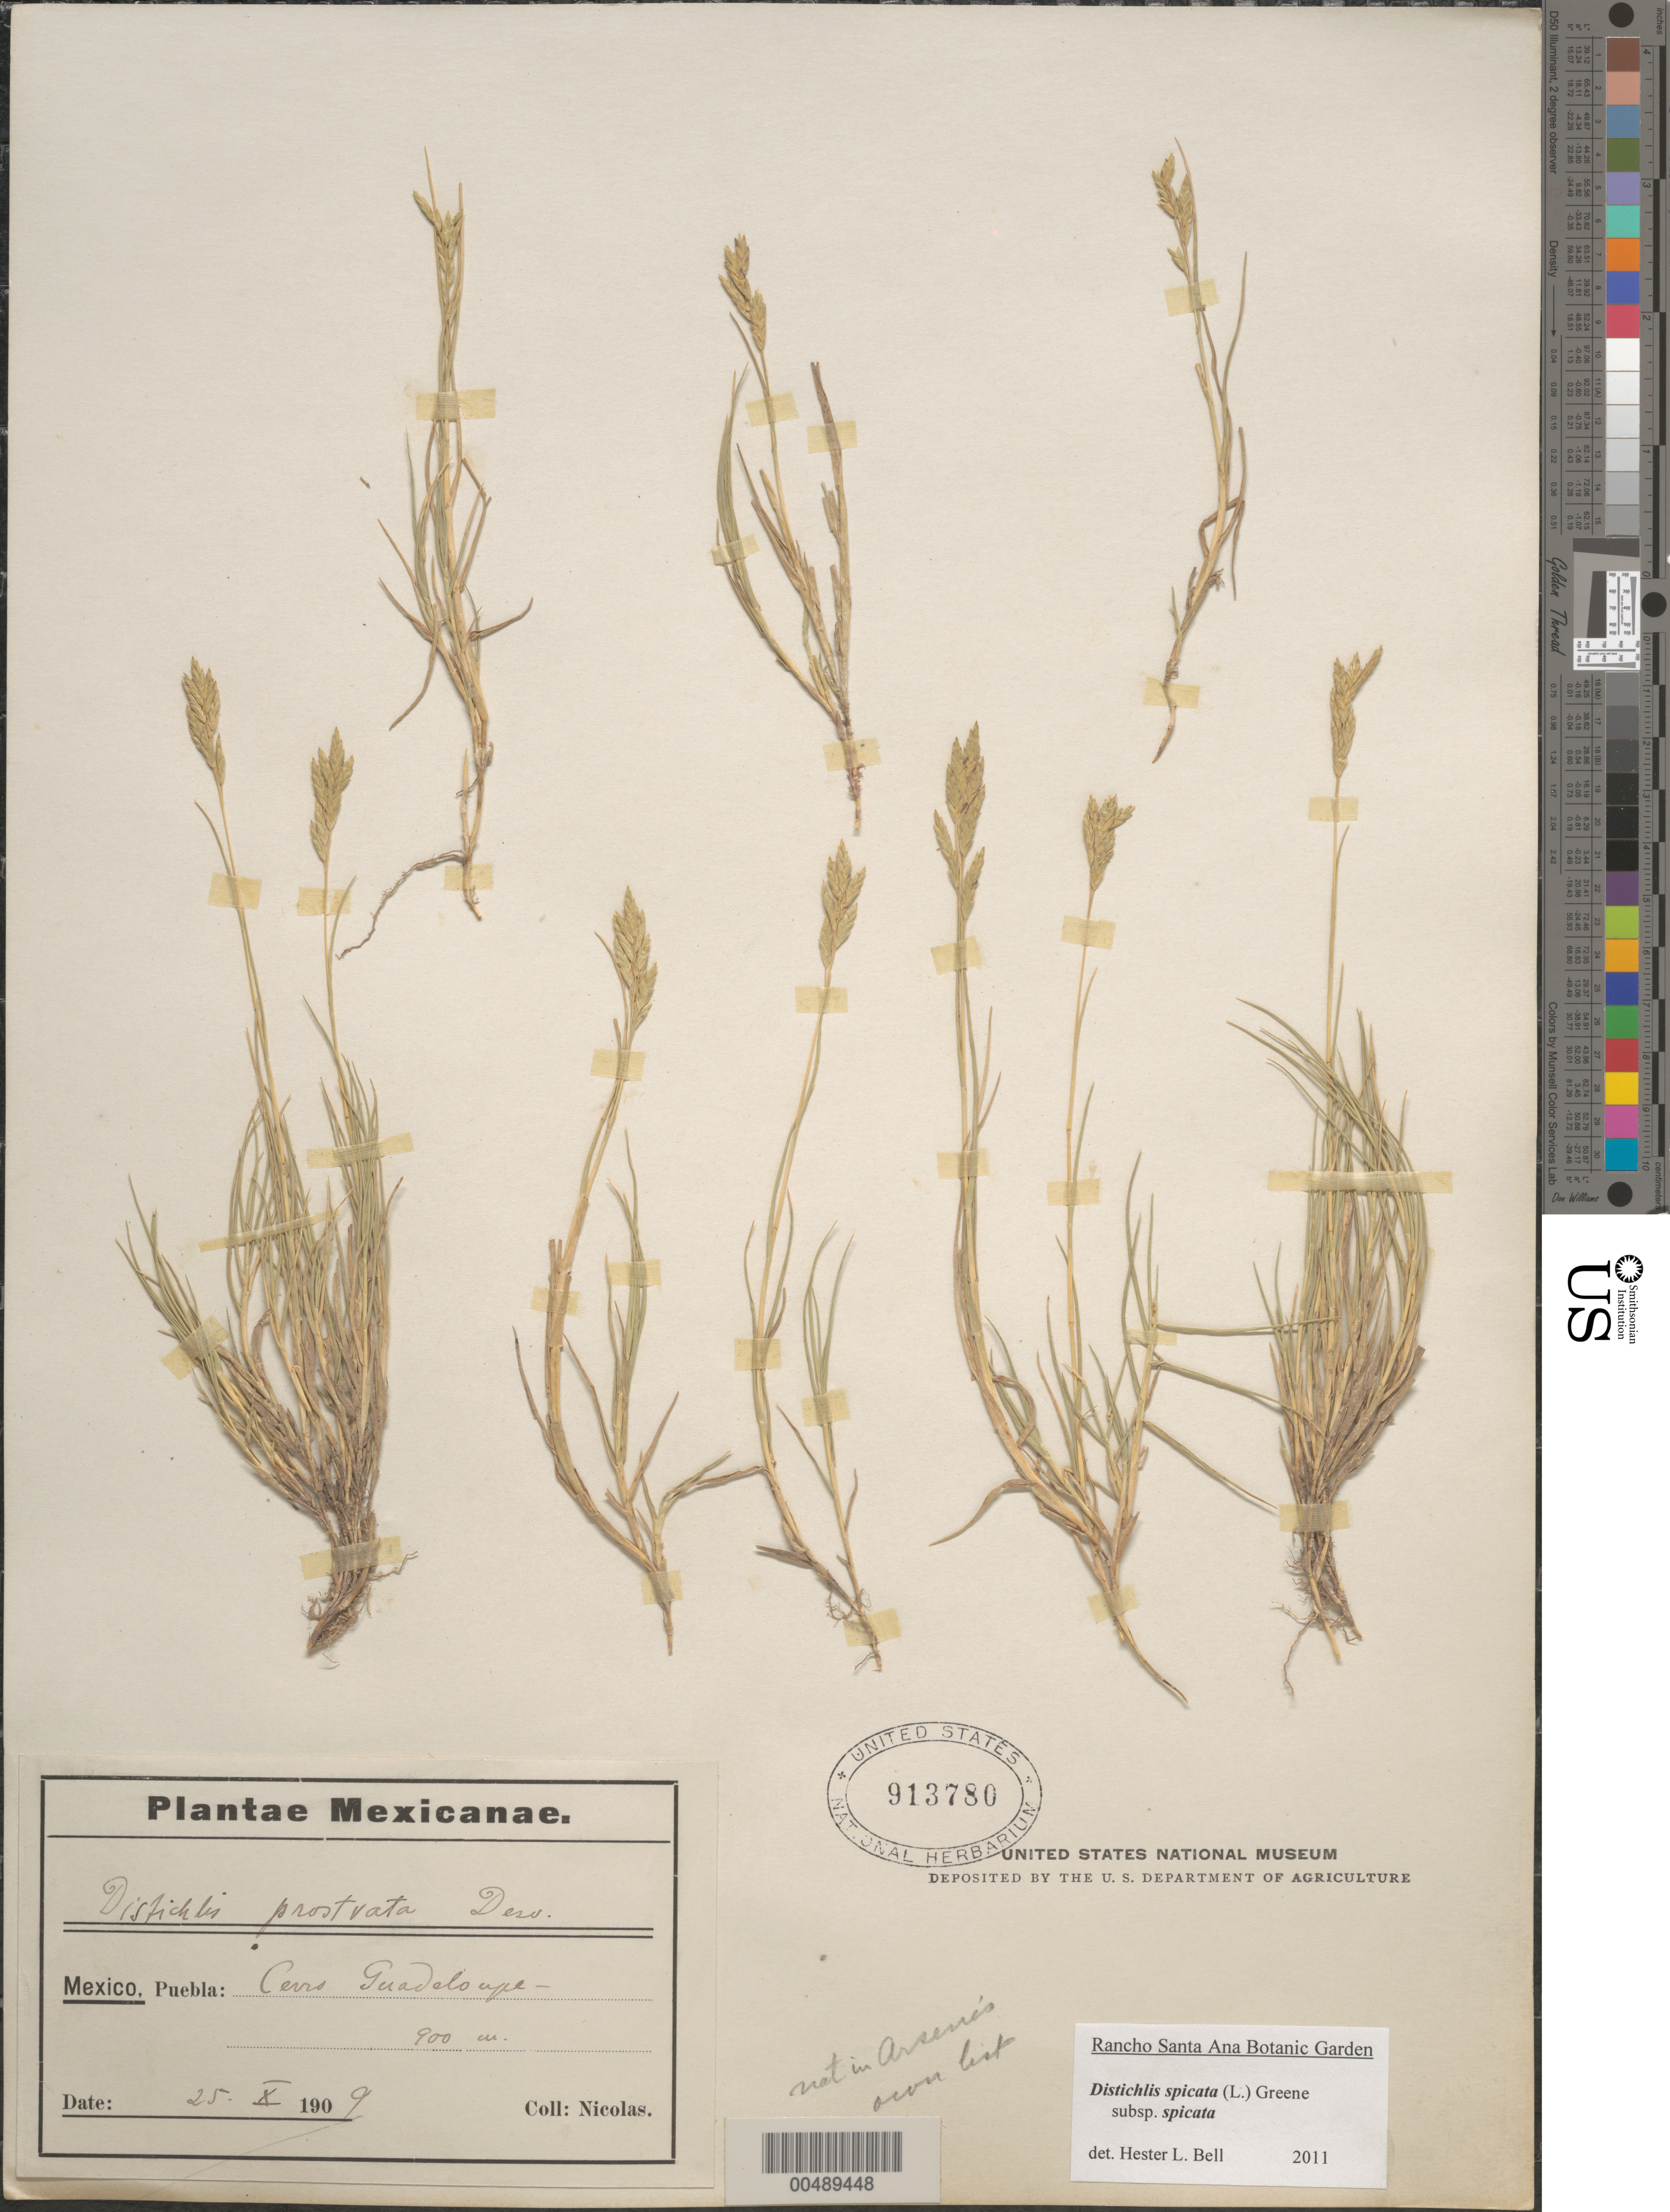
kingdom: Plantae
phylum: Tracheophyta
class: Liliopsida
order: Poales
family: Poaceae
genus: Distichlis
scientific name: Distichlis spicata subsp. spicata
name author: (L.) Greene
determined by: Bell, H. L.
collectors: -. Nicolas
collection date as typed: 25 Oct 1909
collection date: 1909-10-25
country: Mexico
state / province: Puebla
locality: Cerro Guadeloupe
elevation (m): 900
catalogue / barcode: US 913780